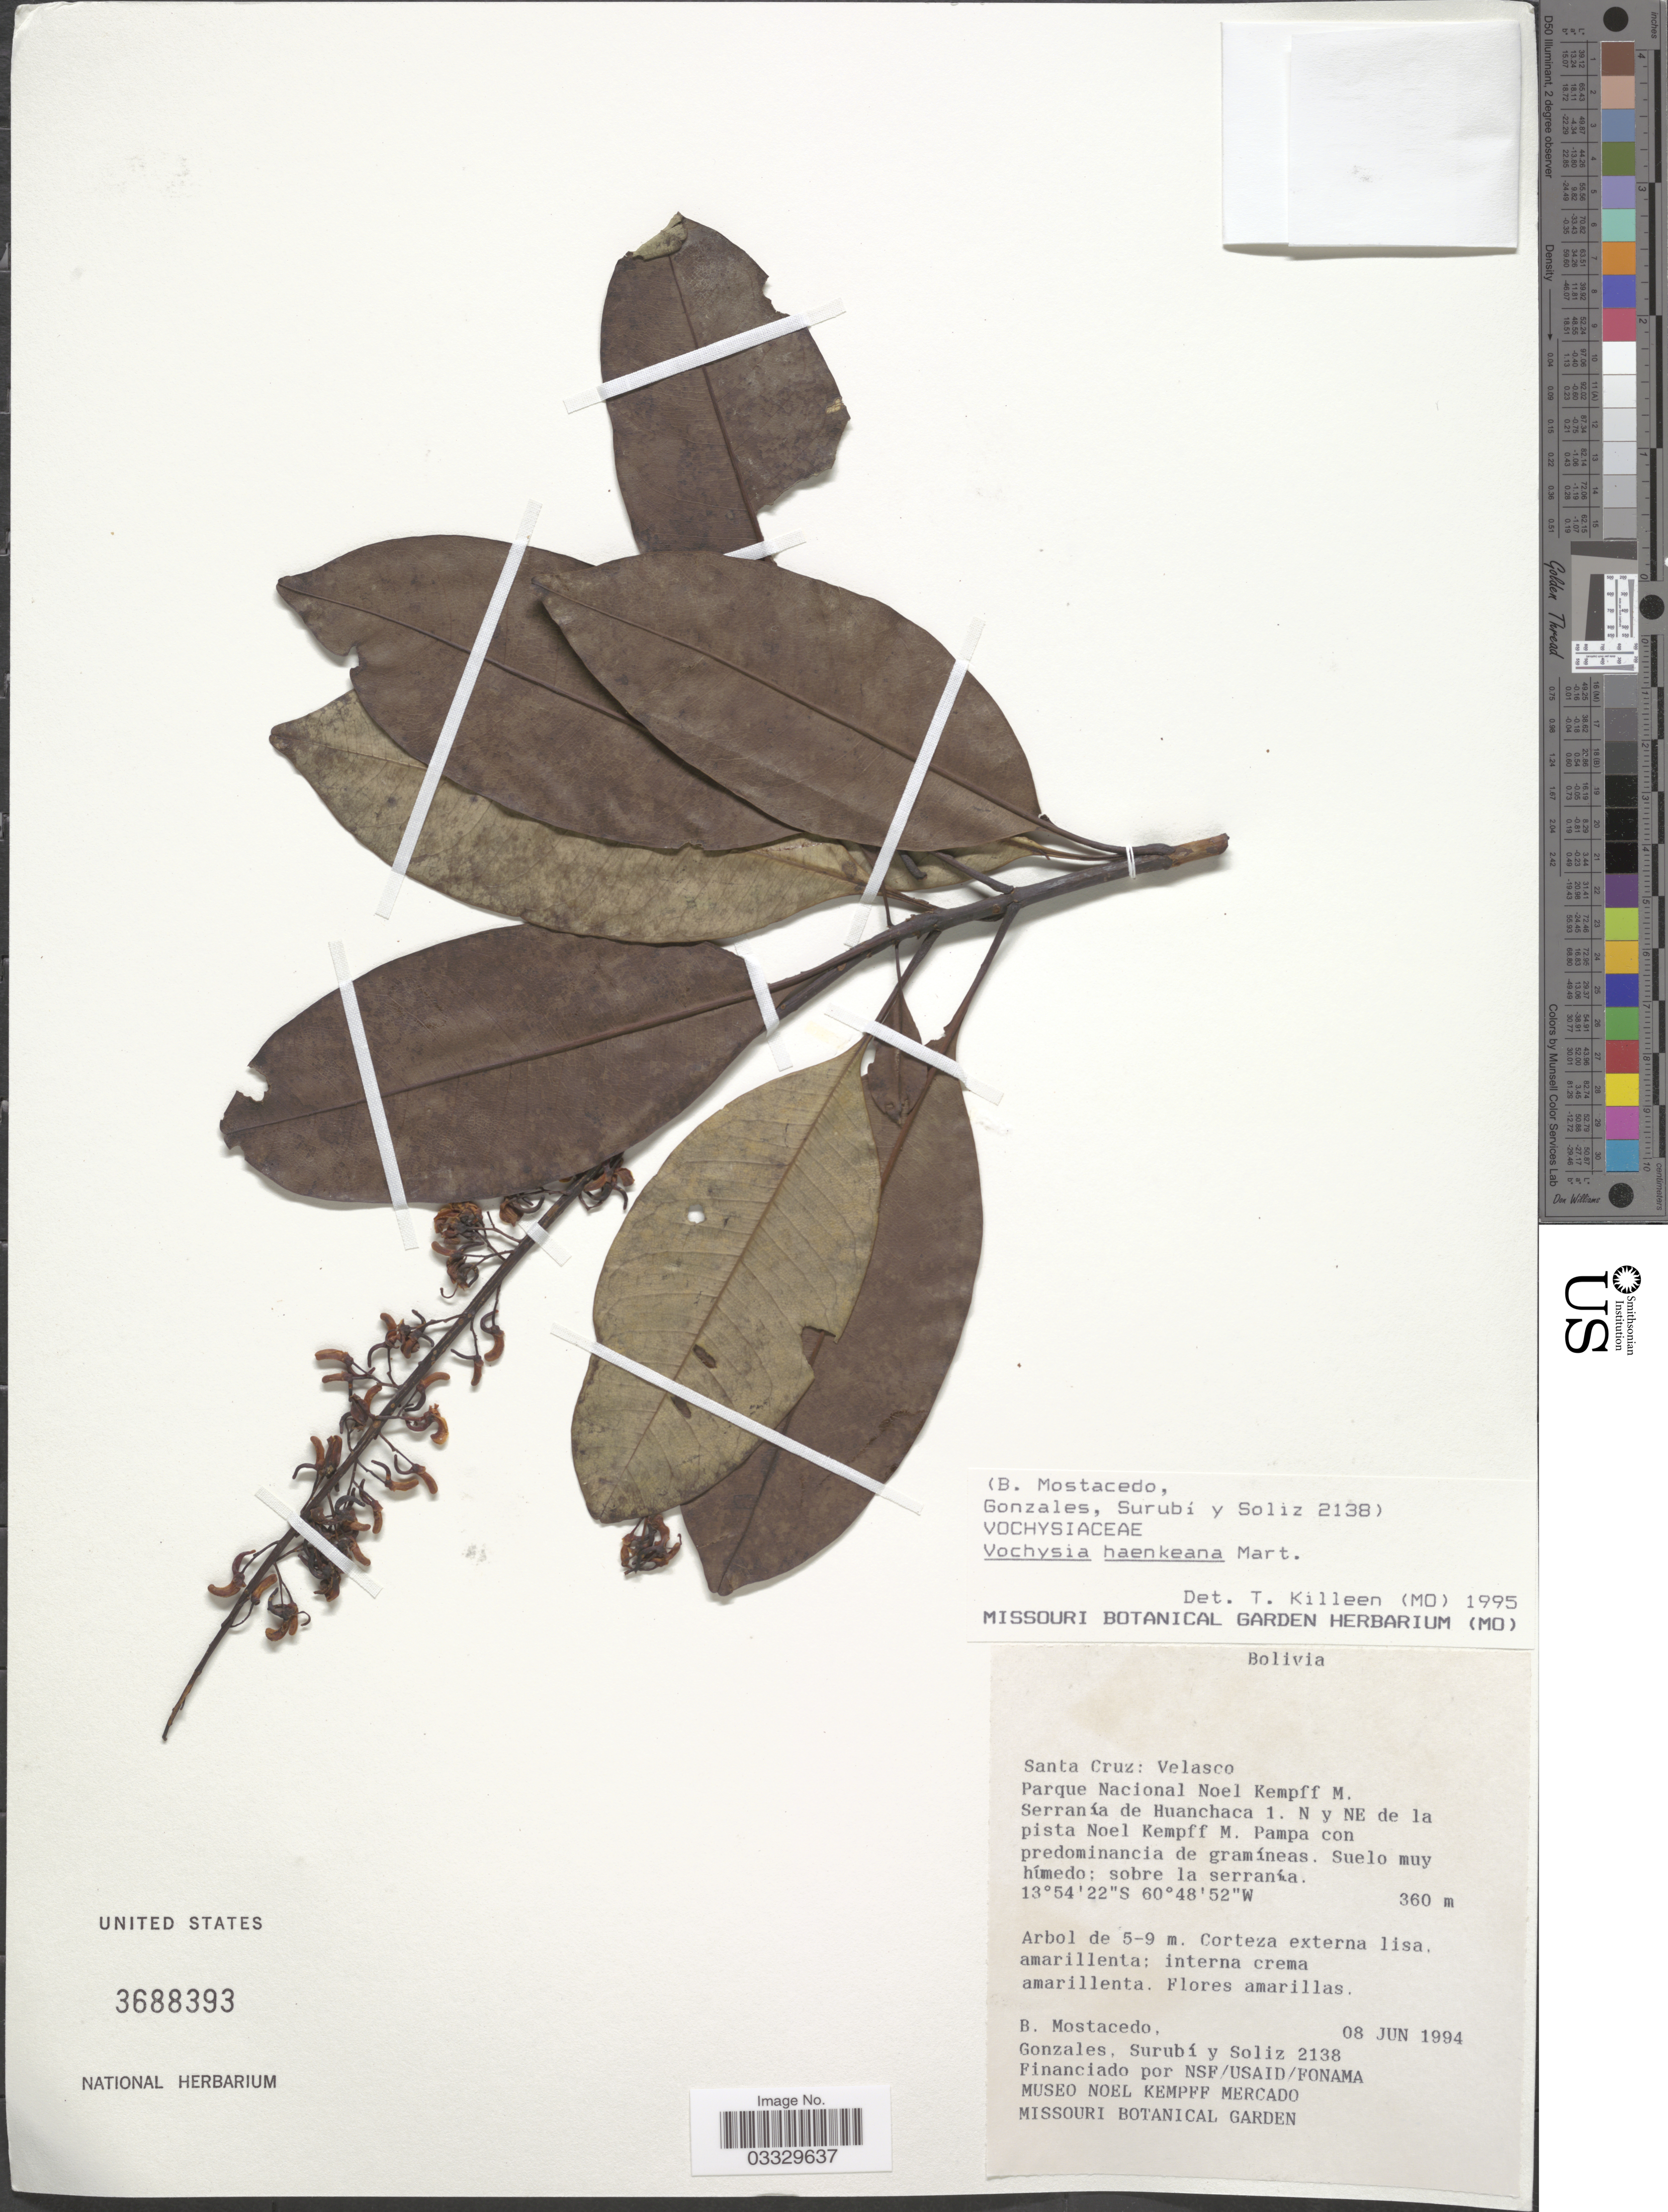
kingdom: Plantae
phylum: Tracheophyta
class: Magnoliopsida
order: Myrtales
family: Vochysiaceae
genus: Vochysia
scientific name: Vochysia haenkeana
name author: Mart.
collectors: B. Mostacedo, Gonzales, --, Surubi & Soliz, --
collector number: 2138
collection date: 1994-06-08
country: Bolivia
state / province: Santa Cruz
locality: Velasco. Parque Nacional Noel Kempff M. Serranía de Huanchaca 1. N y NE de la pista Noel Kempff M. Pampa con predominancia de gramíneas.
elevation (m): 360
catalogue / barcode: US 3688393